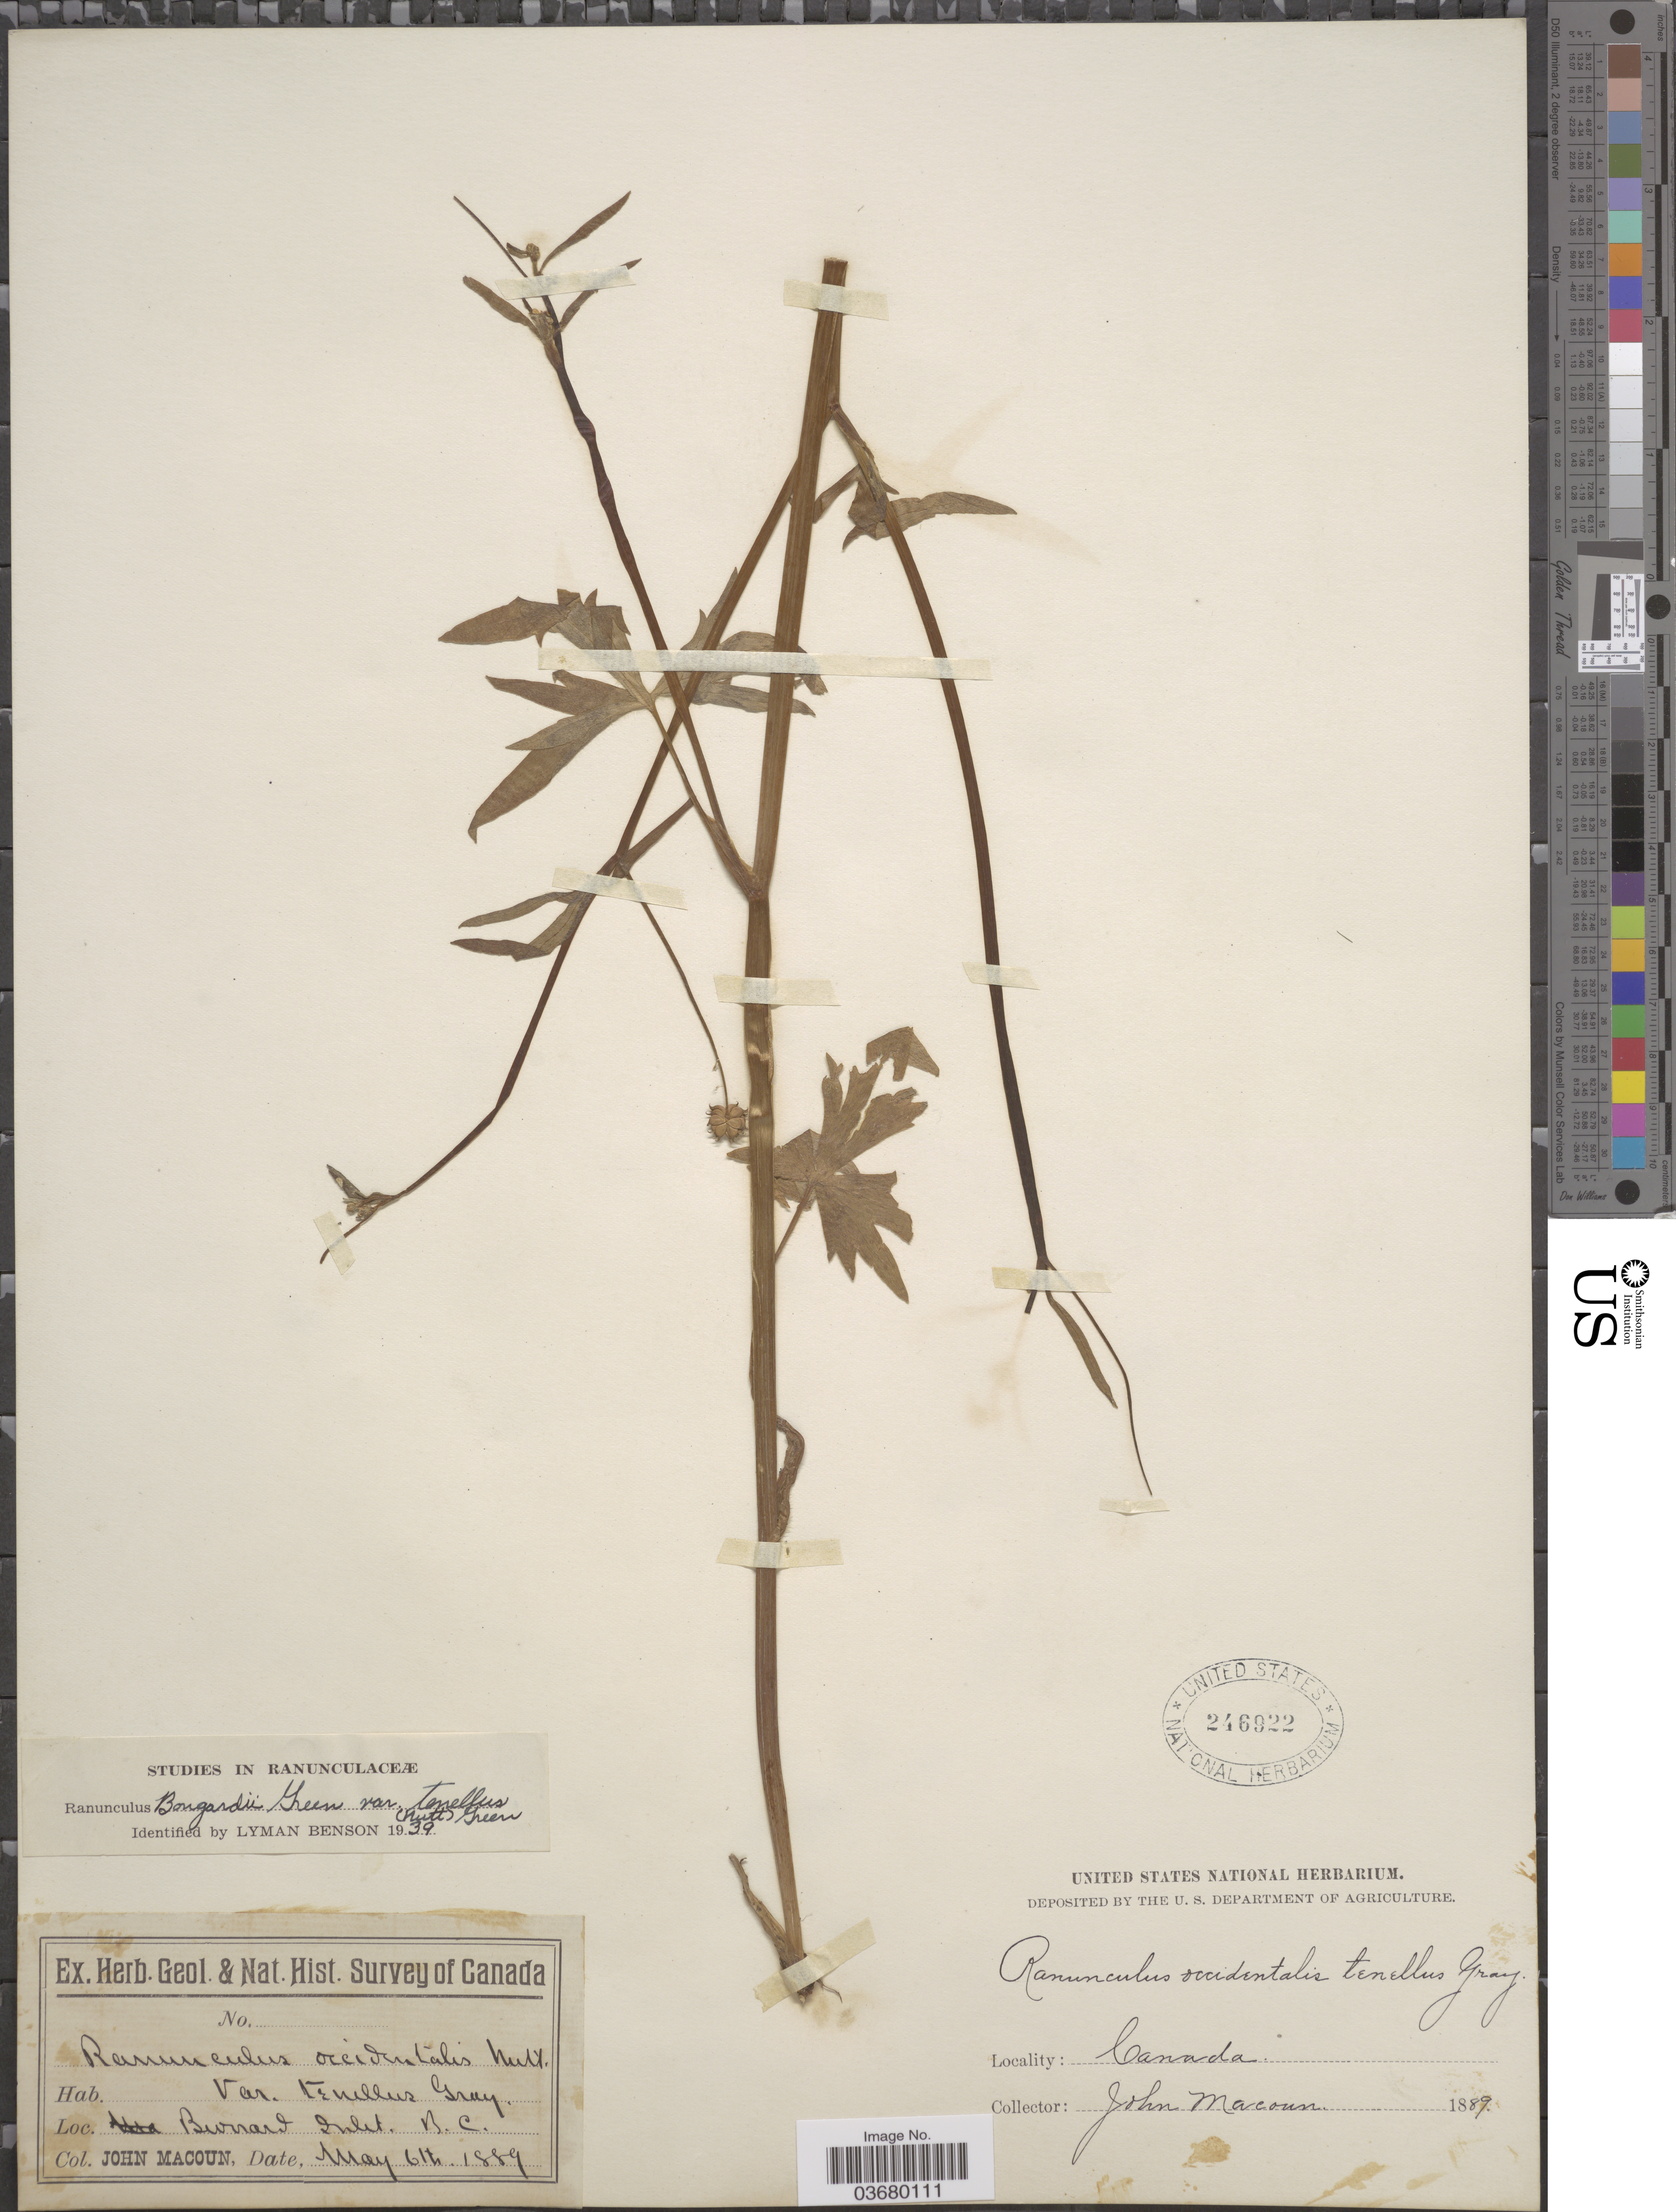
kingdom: Plantae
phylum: Tracheophyta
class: Magnoliopsida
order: Ranunculales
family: Ranunculaceae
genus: Ranunculus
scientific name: Ranunculus bongardii var. tenellus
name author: (A. Gray) Greene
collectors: J. Macoun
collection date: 1889-05-06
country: Canada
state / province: British Columbia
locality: Bernard Inlet.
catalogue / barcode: US 246922